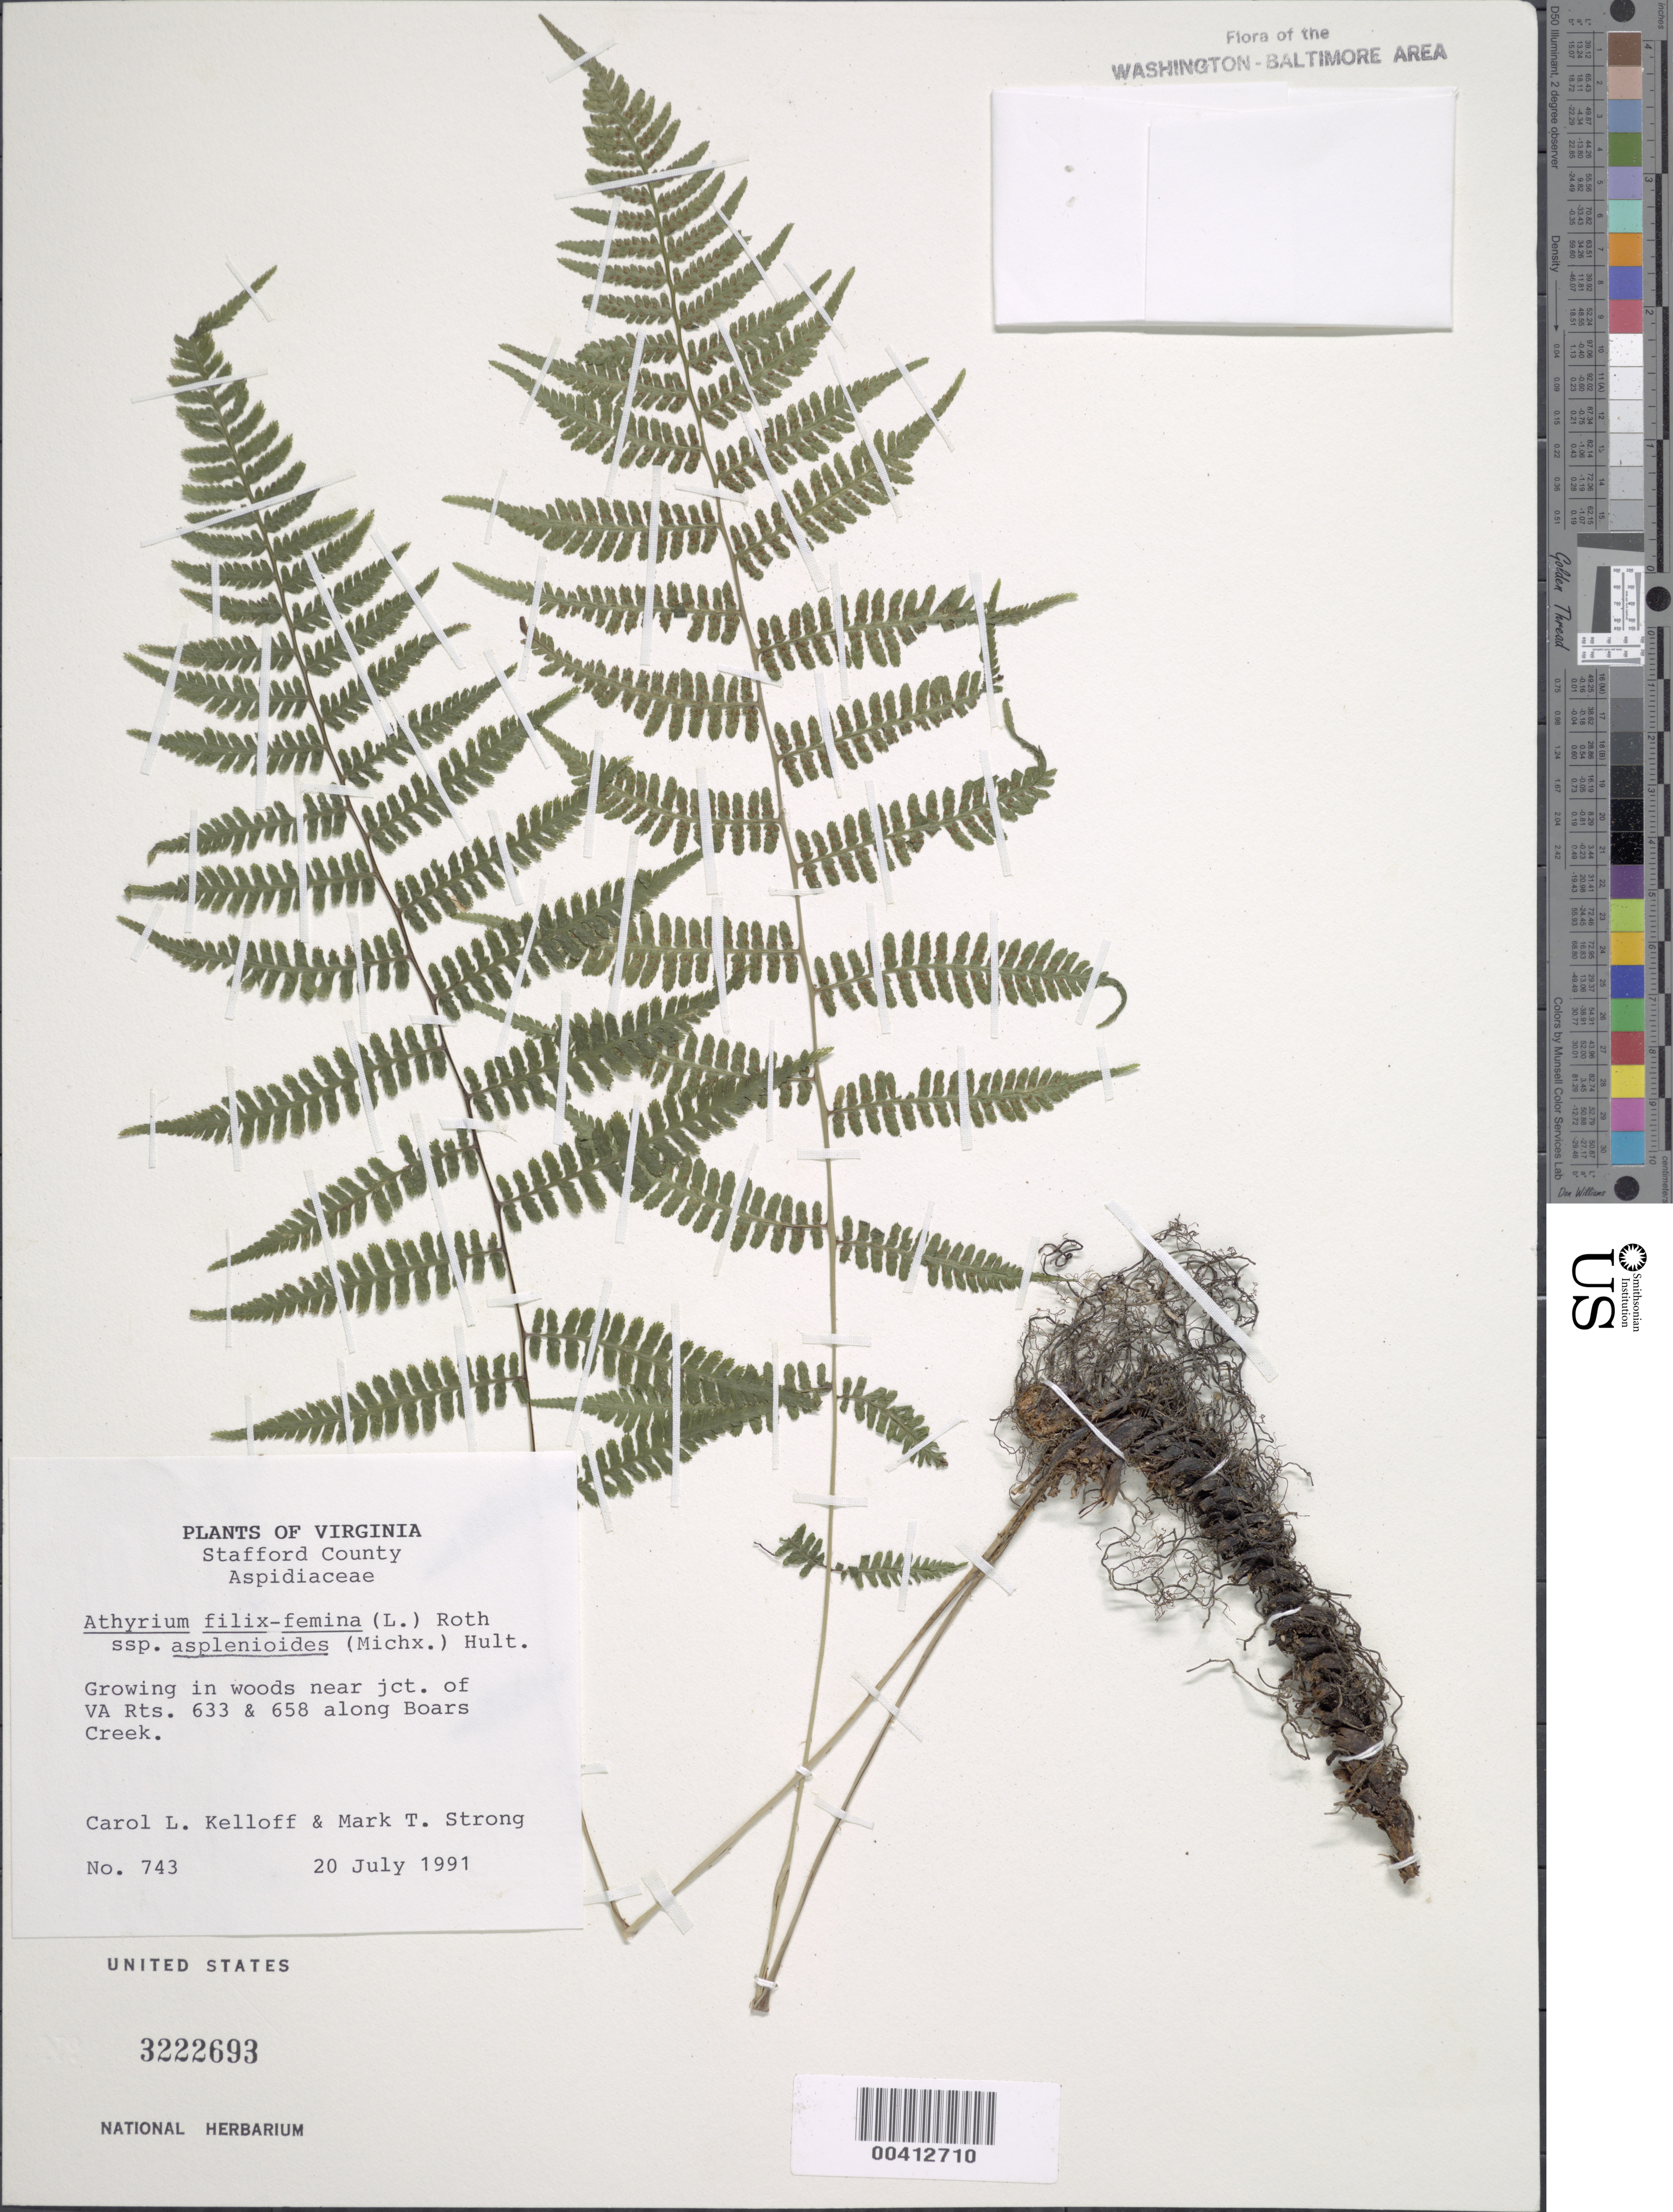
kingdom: Plantae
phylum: Tracheophyta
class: Polypodiopsida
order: Polypodiales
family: Athyriaceae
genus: Athyrium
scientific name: Athyrium filix-femina var. asplenioides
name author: (Michx.) Farw.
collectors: C. L. Kelloff & M. T. Strong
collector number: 743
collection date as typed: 20 Jul 1991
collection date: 1991-07-20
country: United States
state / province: Virginia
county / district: Stafford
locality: Jct of VA Rt 658 & 633, Boars Creek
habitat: Woods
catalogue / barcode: US 3222693